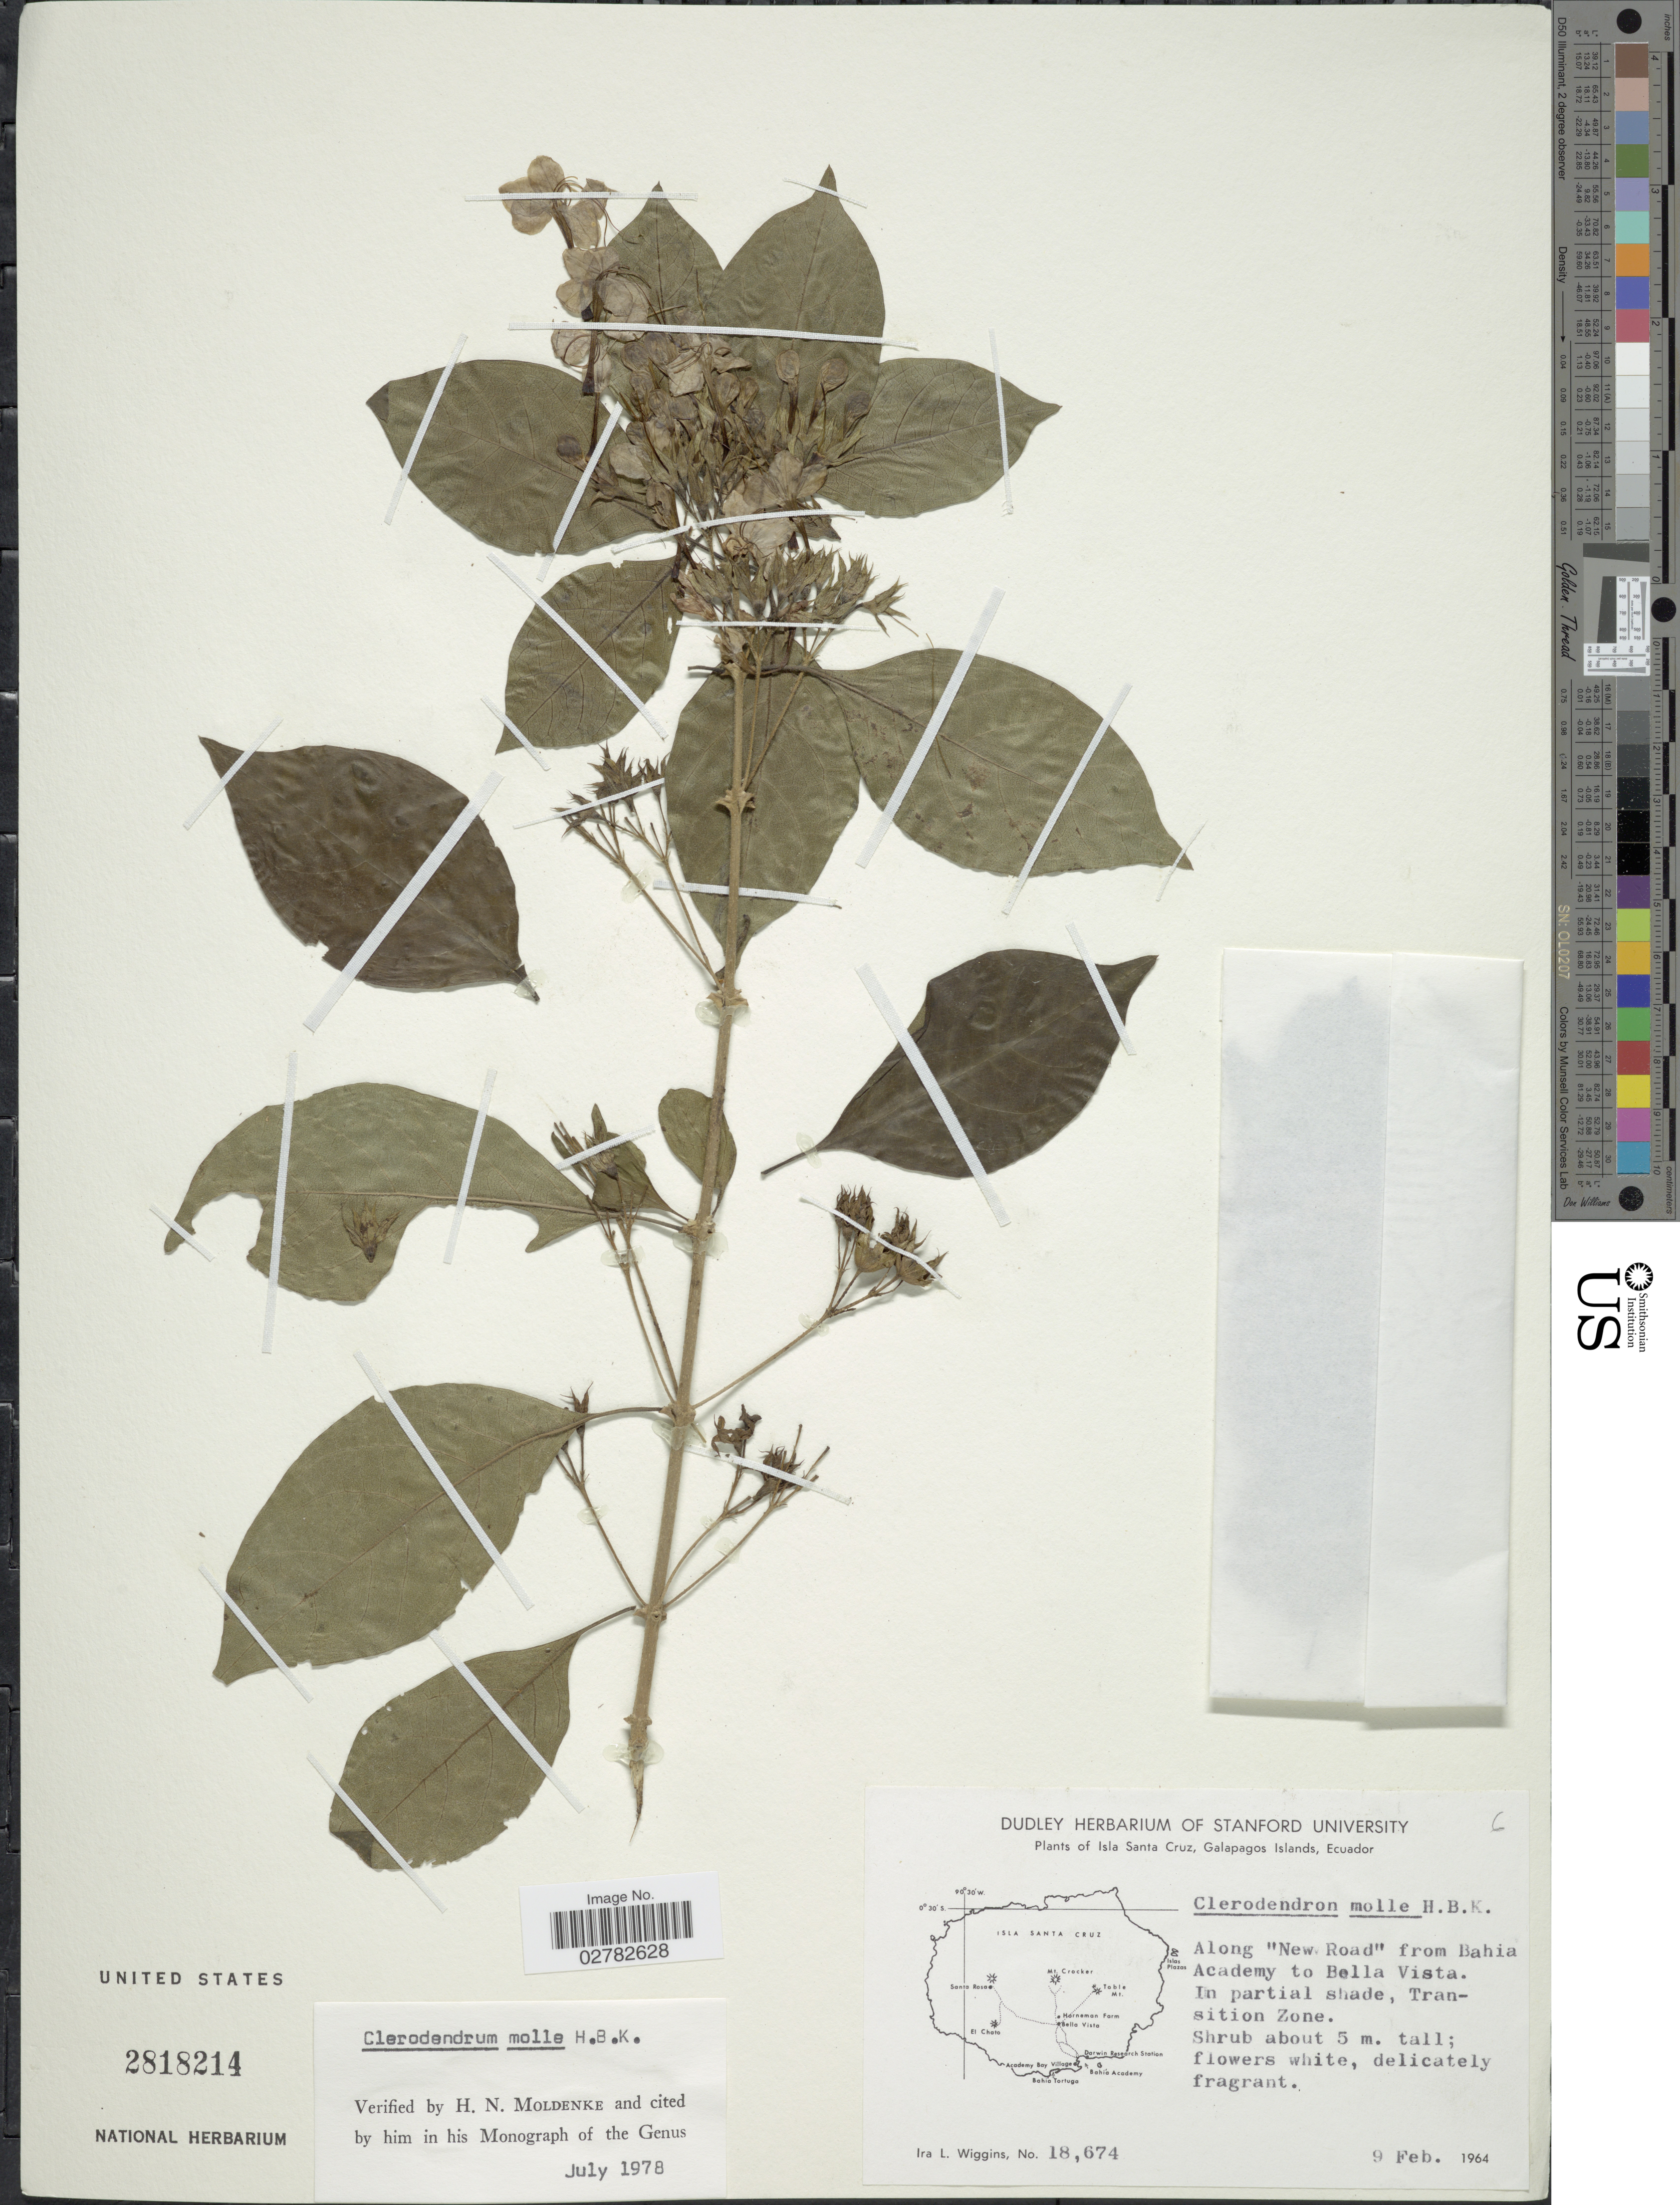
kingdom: Plantae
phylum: Tracheophyta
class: Magnoliopsida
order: Lamiales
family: Lamiaceae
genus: Clerodendrum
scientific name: Clerodendrum molle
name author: Kunth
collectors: I. L. Wiggins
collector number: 18674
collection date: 1964-02-09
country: Ecuador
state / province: Colón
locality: Isla Santa Cruz, Galapagos Islands. Along "New Road" from Bahia Academy to Bella Vista.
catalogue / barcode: US 2818214